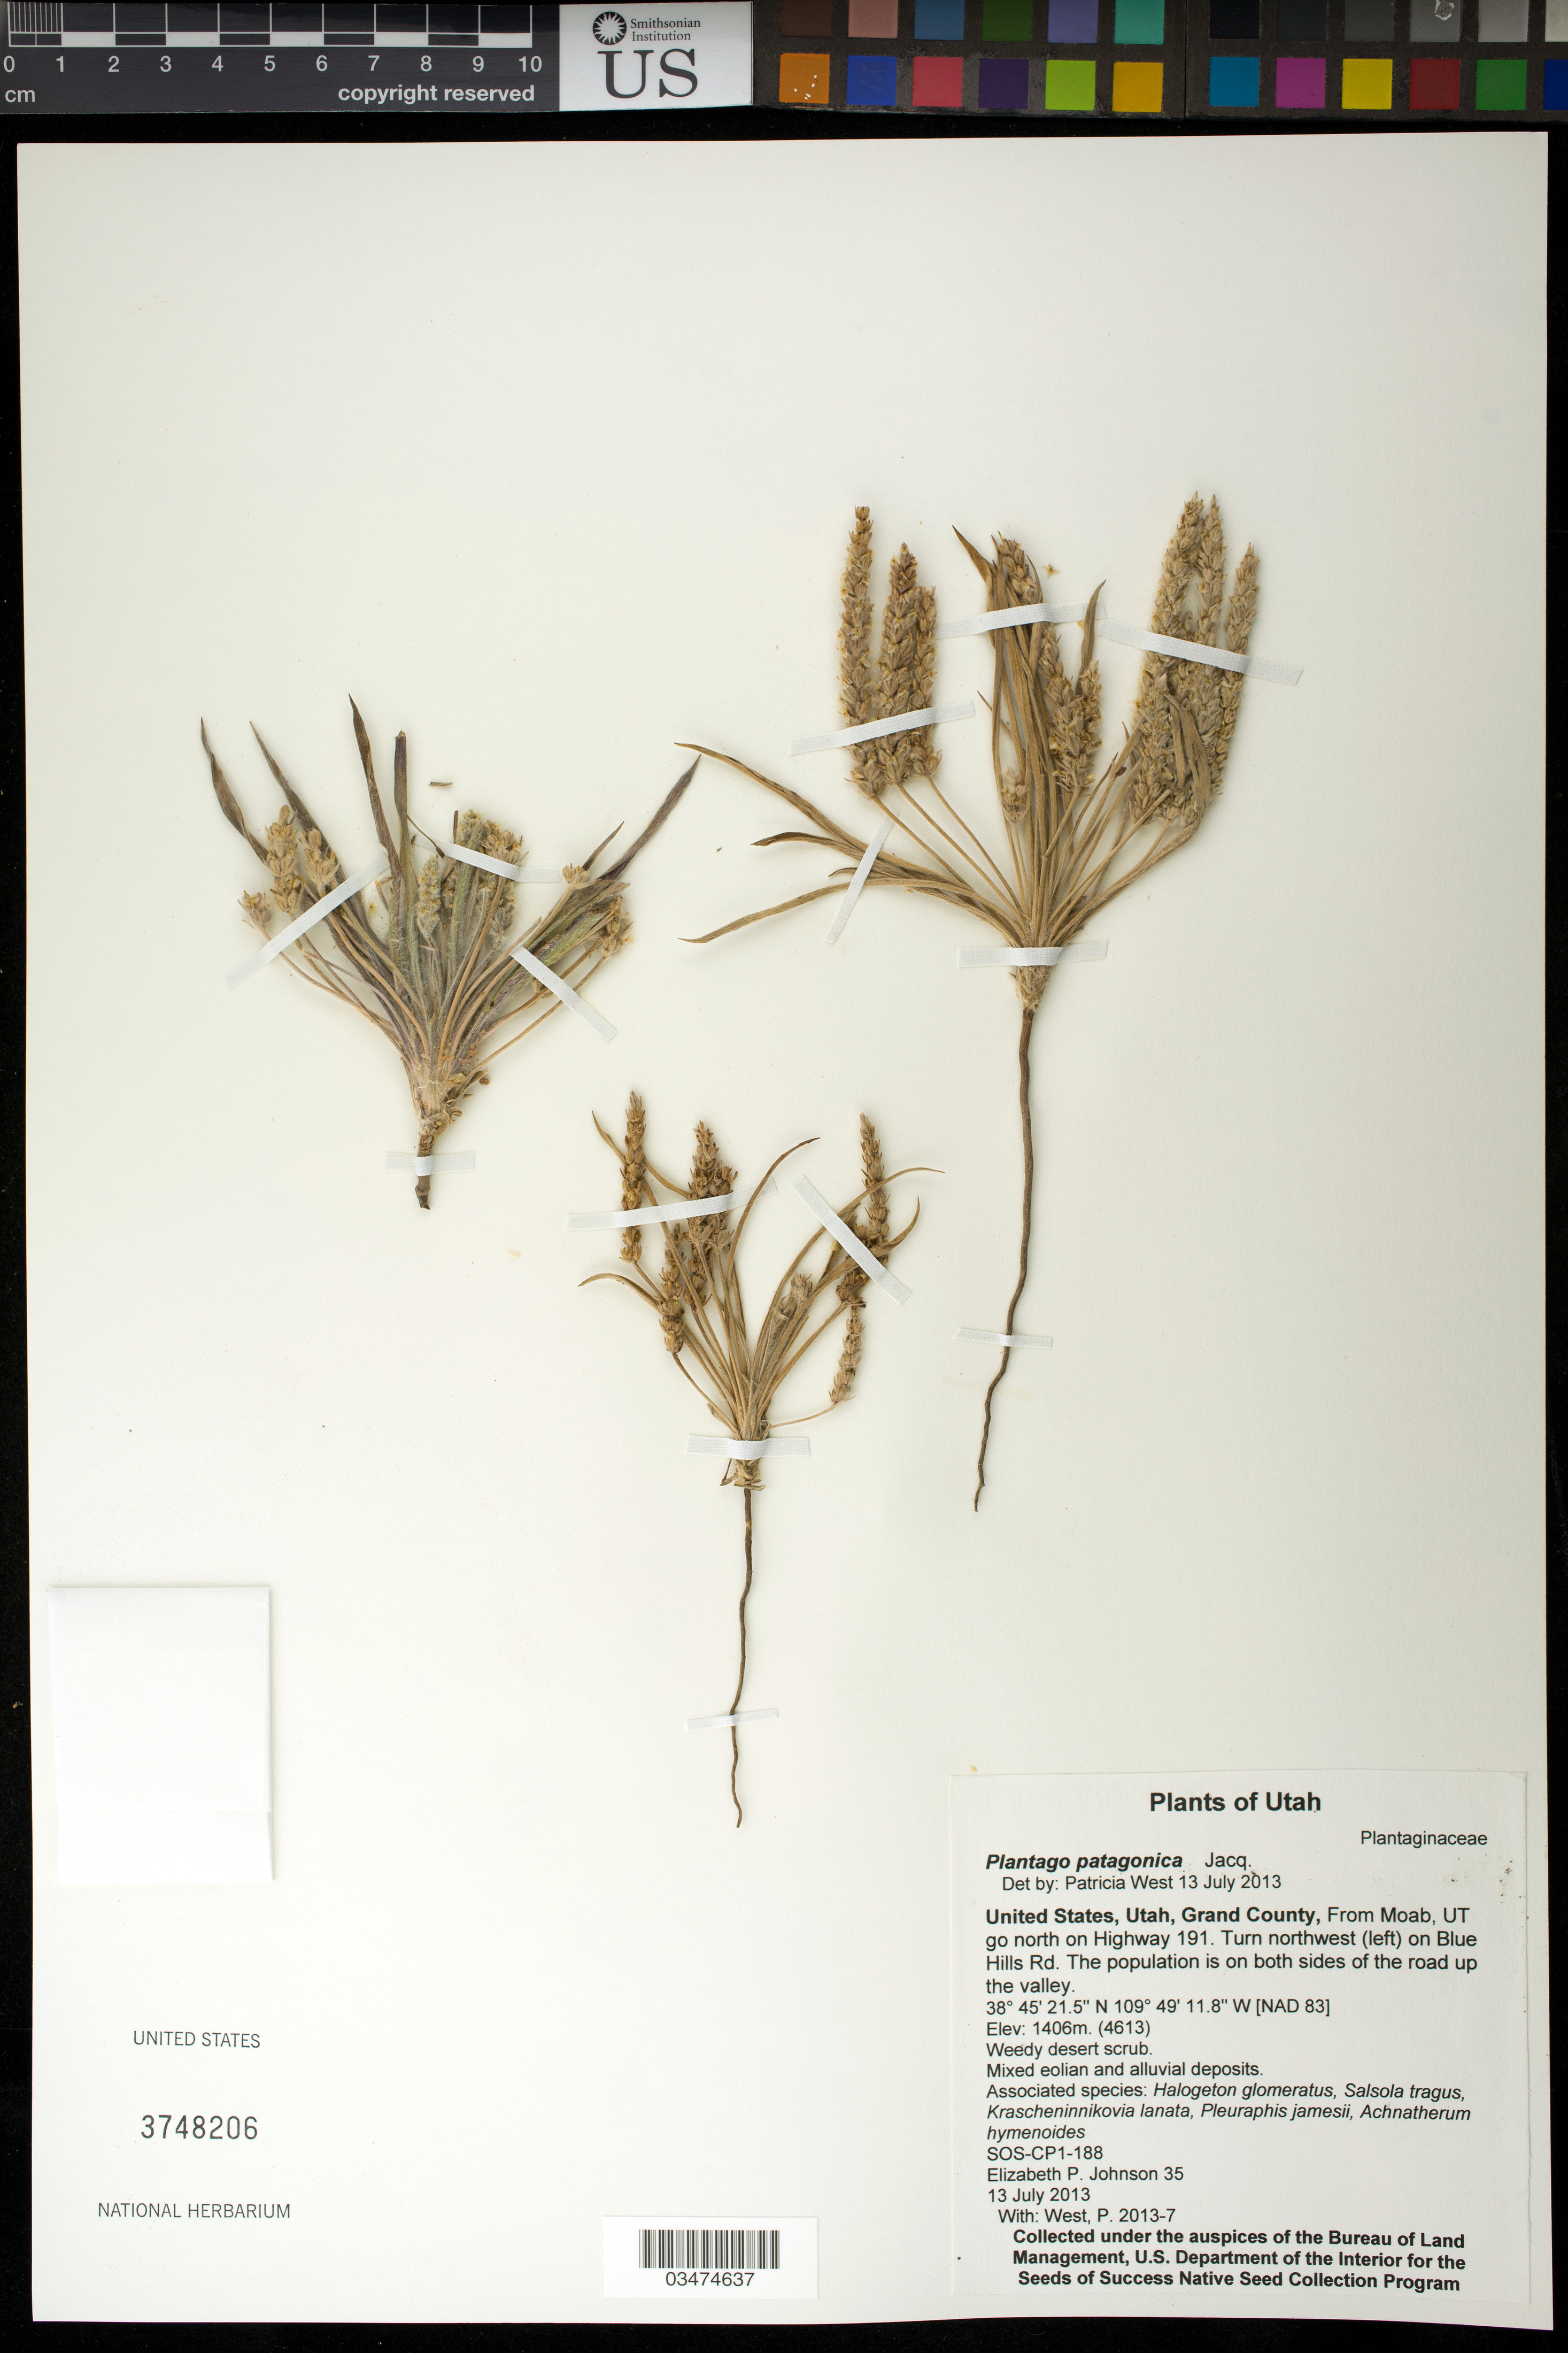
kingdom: Plantae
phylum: Tracheophyta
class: Magnoliopsida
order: Lamiales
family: Plantaginaceae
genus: Plantago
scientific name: Plantago patagonica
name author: Jacq.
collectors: E. P. Johnson & P. West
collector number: SOS-CP1-188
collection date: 2013-07-13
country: United States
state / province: Utah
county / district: Grand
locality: Both sides of Blue Hills Rd.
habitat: Weedy desert scrub. Mixed eolian and alluvial deposits.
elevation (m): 1406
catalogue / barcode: US 3748206